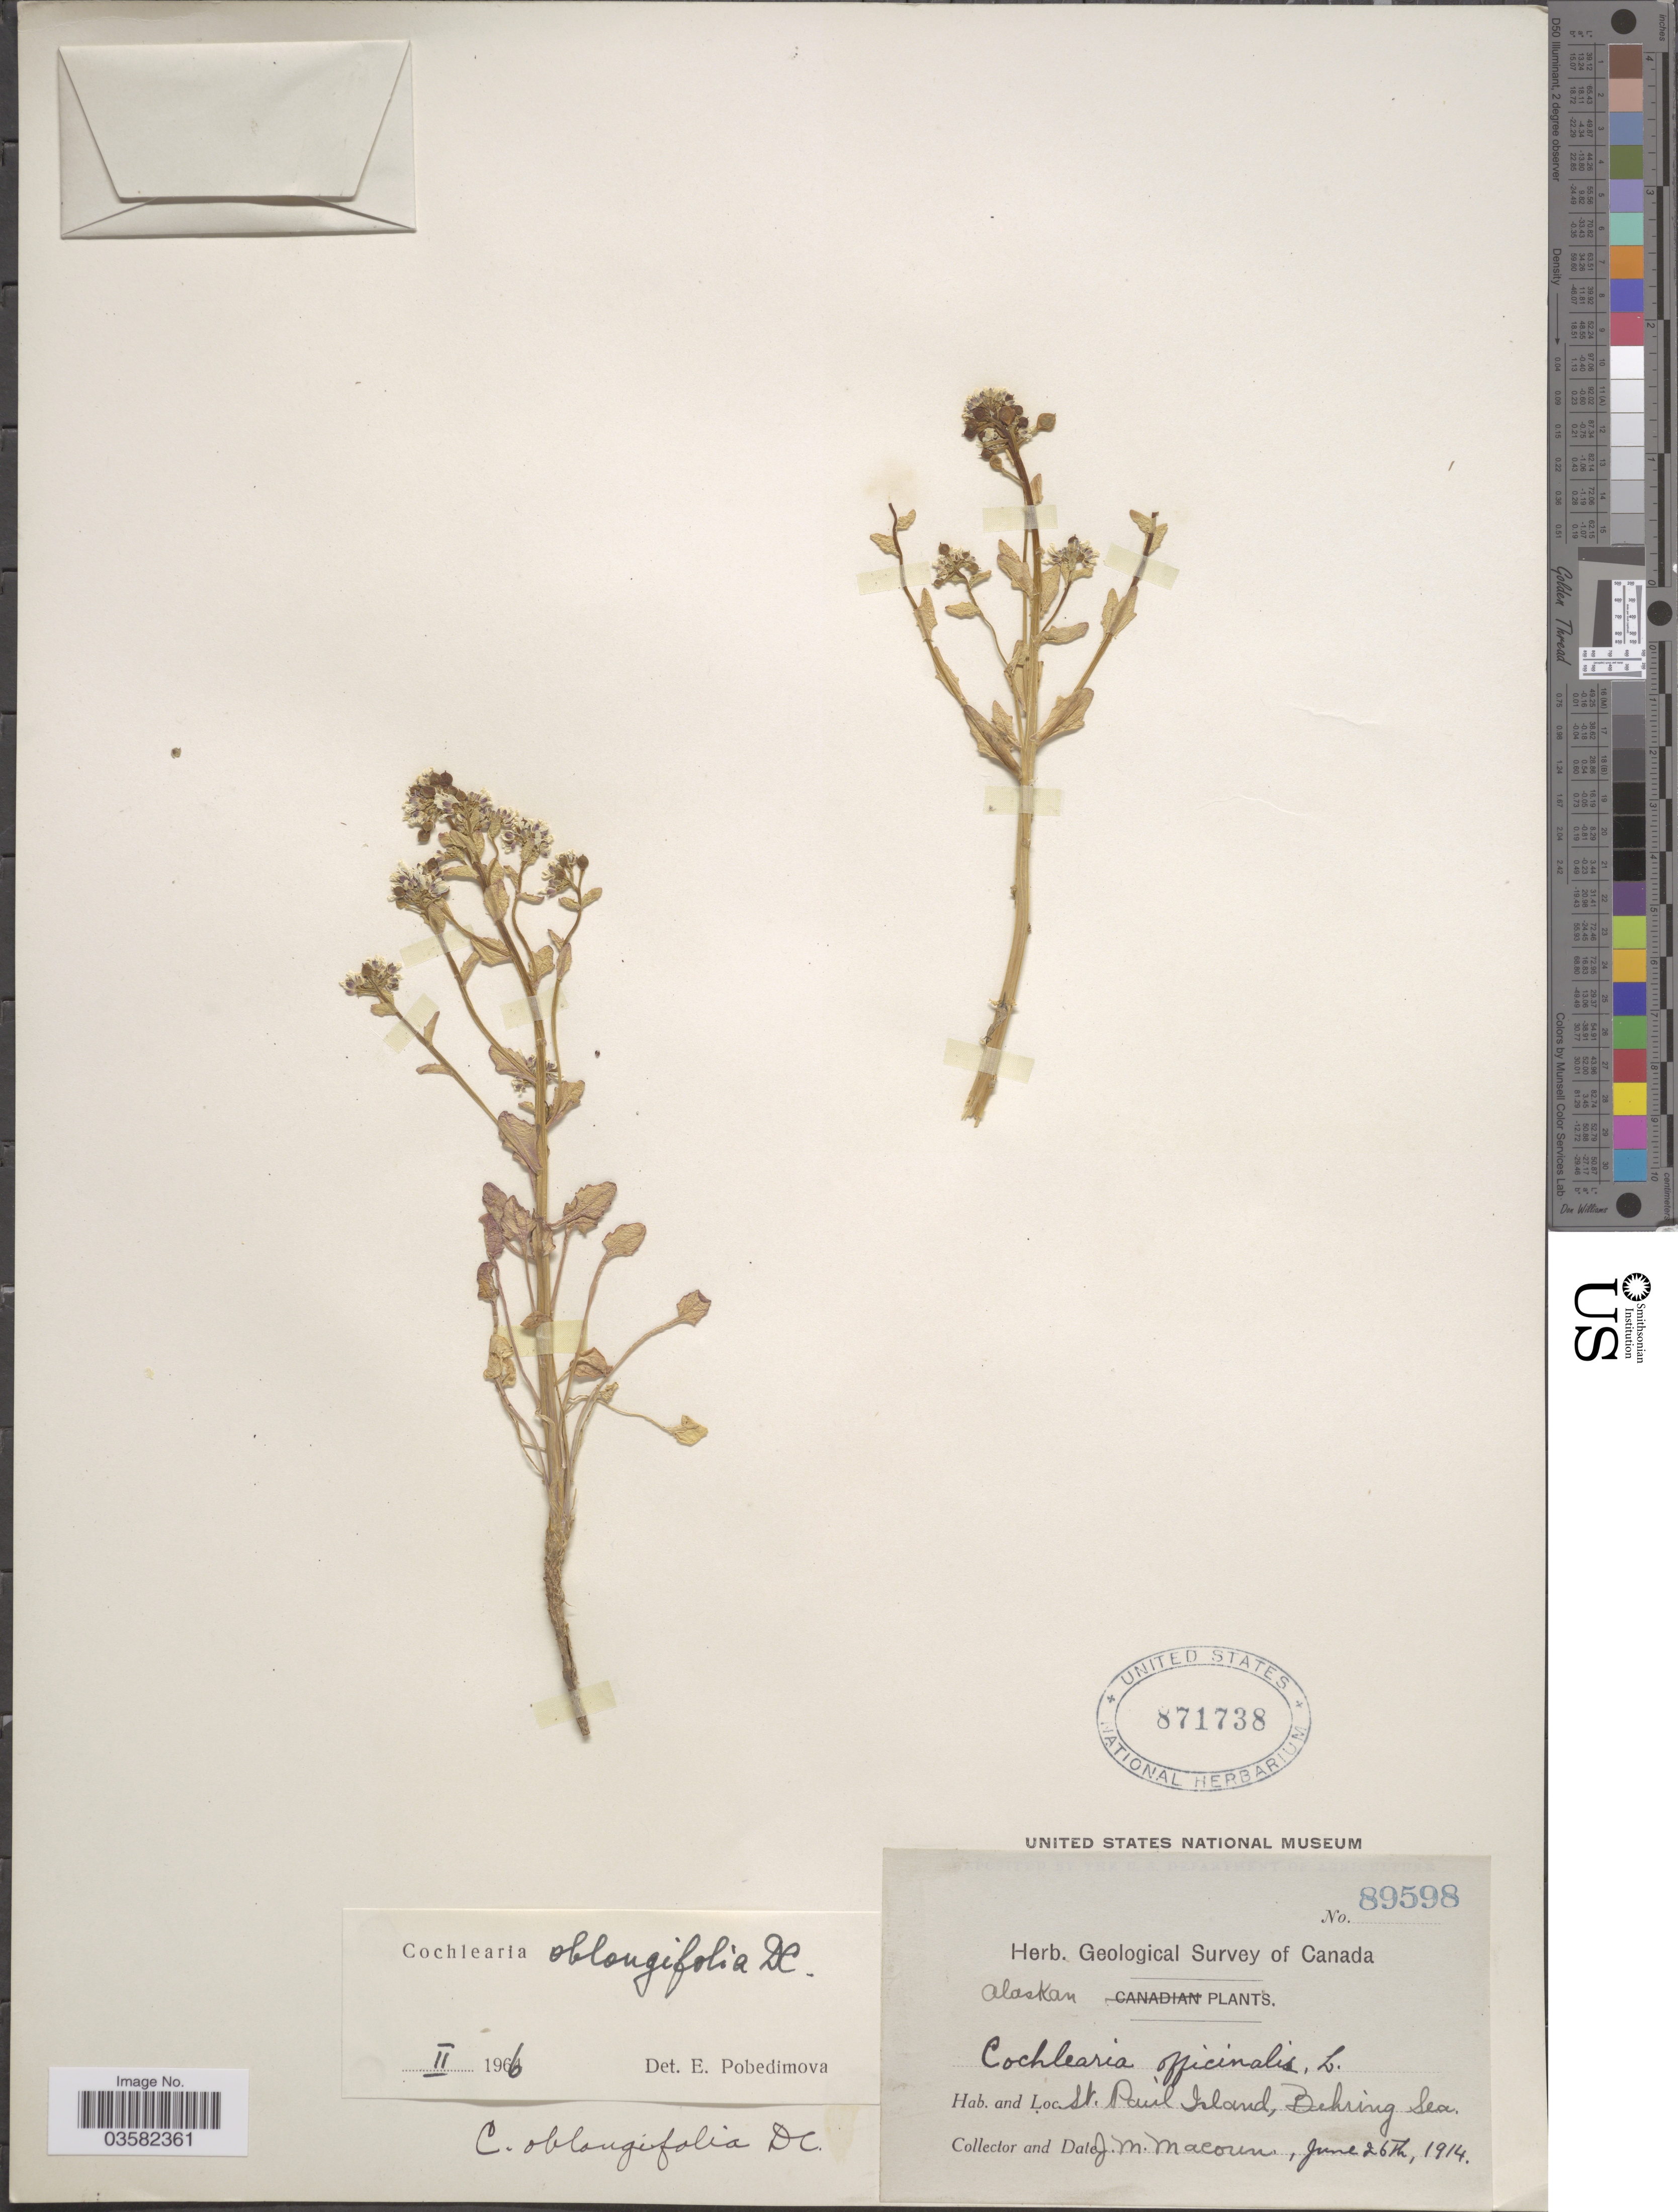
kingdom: Plantae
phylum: Tracheophyta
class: Magnoliopsida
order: Brassicales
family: Brassicaceae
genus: Cochlearia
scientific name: Cochlearia oblongifolia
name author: DC.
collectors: J. M. Macoun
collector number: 89598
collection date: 1914-06-26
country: United States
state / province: Alaska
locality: St. Paul Island, Behring Sea.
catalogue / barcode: US 871738